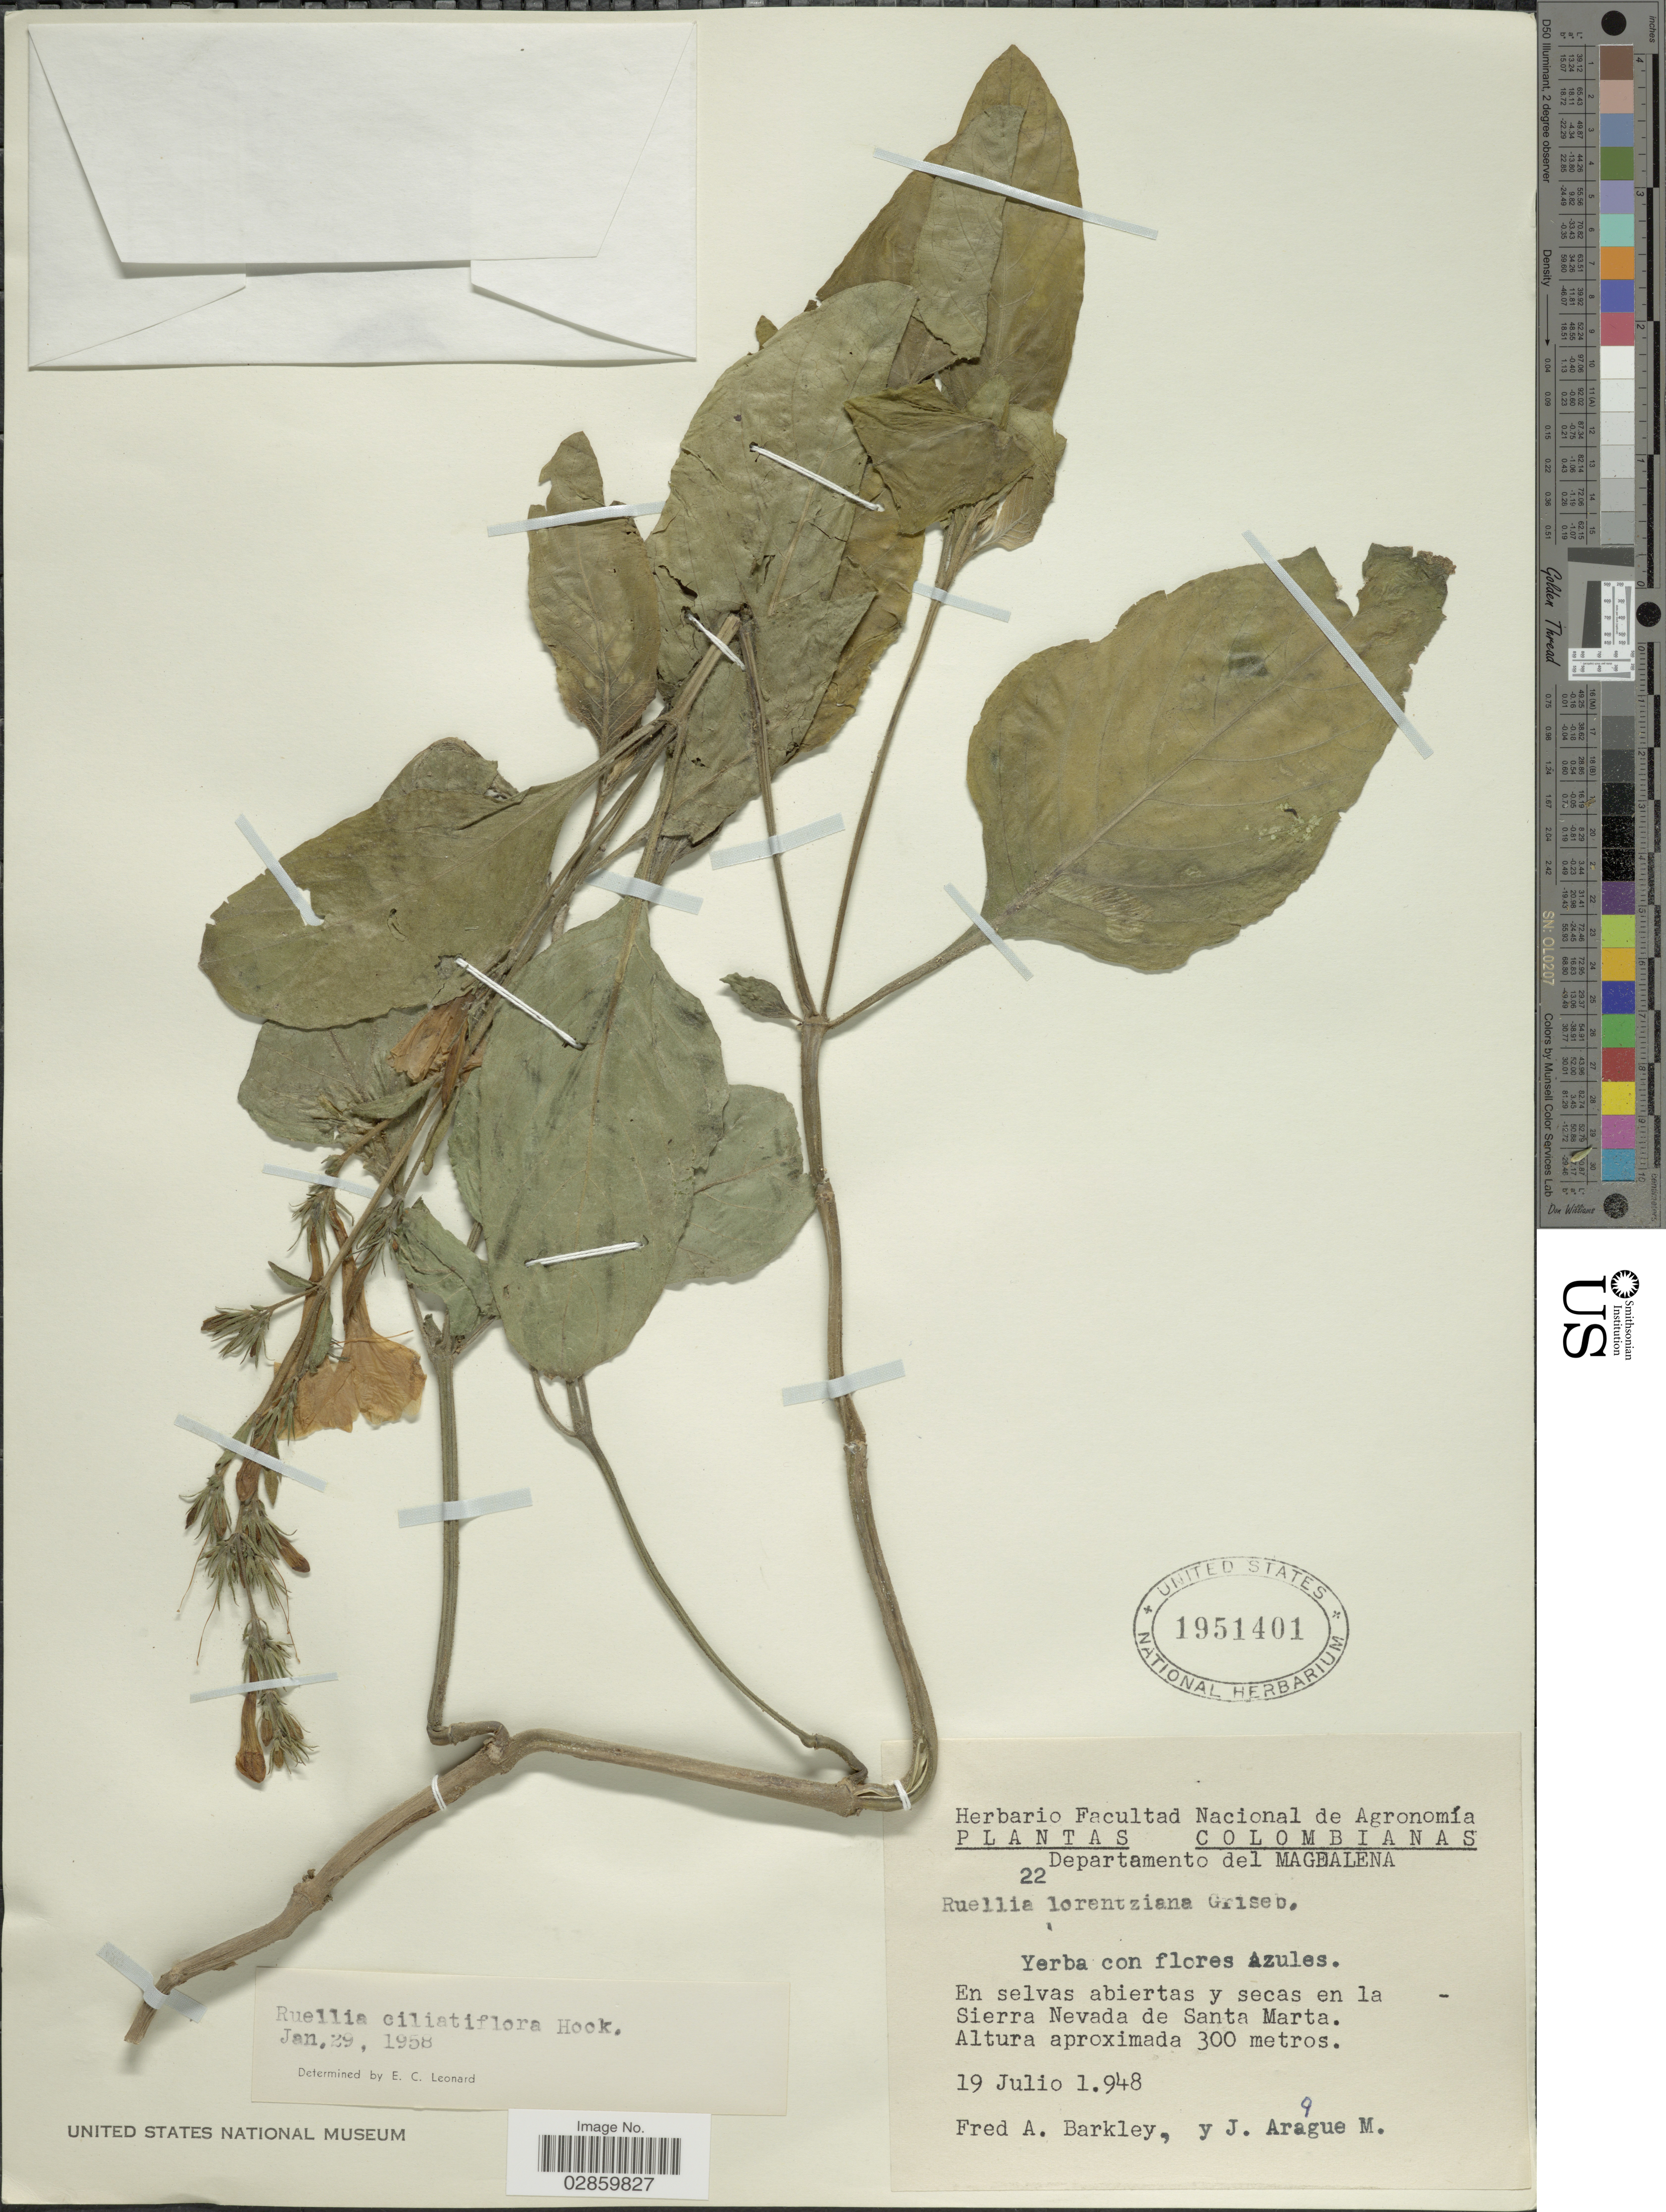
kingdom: Plantae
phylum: Tracheophyta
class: Magnoliopsida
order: Lamiales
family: Acanthaceae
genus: Ruellia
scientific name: Ruellia ciliatiflora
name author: Hook.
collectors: F. A. Barkley & J. Araque Molina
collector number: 22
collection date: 1948-07-19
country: Colombia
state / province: Magdalena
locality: Departamento del Magdalena. En selvas abiertas y secas en la Sierra Nevada de Santa Marta.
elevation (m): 300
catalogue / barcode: US 1951401